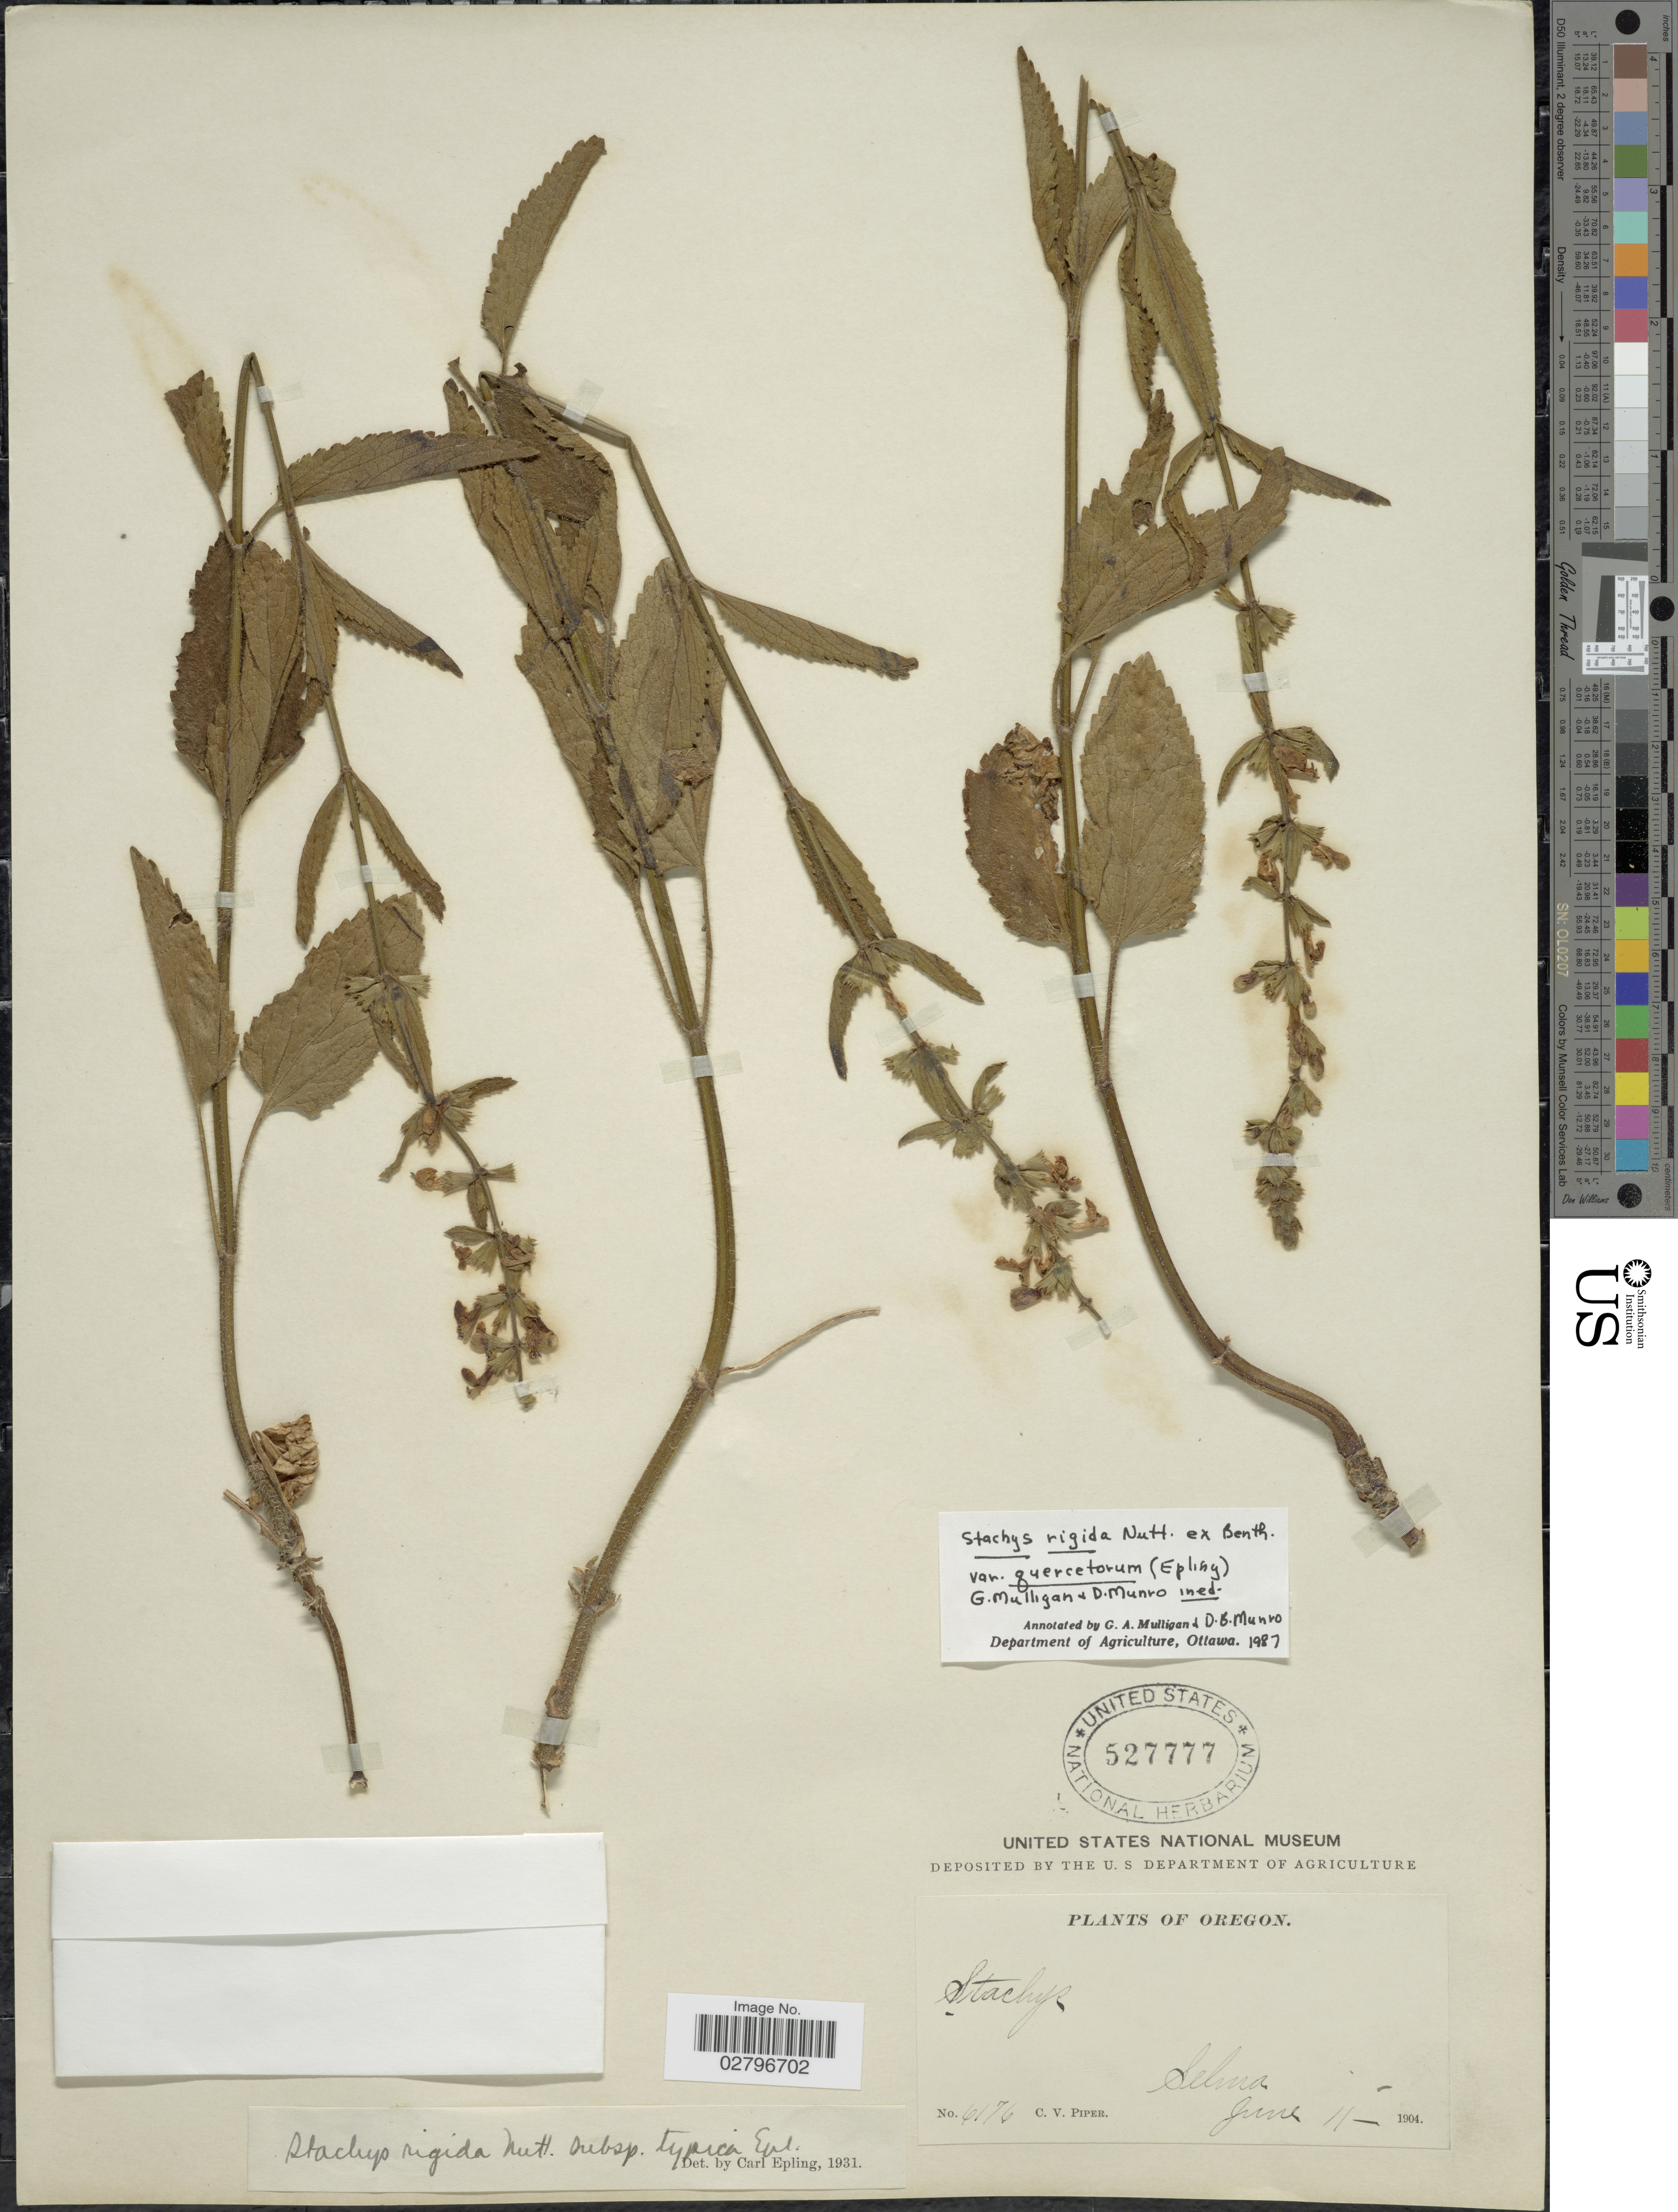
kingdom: Plantae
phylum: Tracheophyta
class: Magnoliopsida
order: Lamiales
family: Lamiaceae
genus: Stachys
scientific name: Stachys rigida subsp. quercetorum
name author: (A. Heller) Epling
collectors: C. V. Piper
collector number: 6176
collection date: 1904-06-11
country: United States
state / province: Oregon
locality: Selma.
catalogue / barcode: US 527777